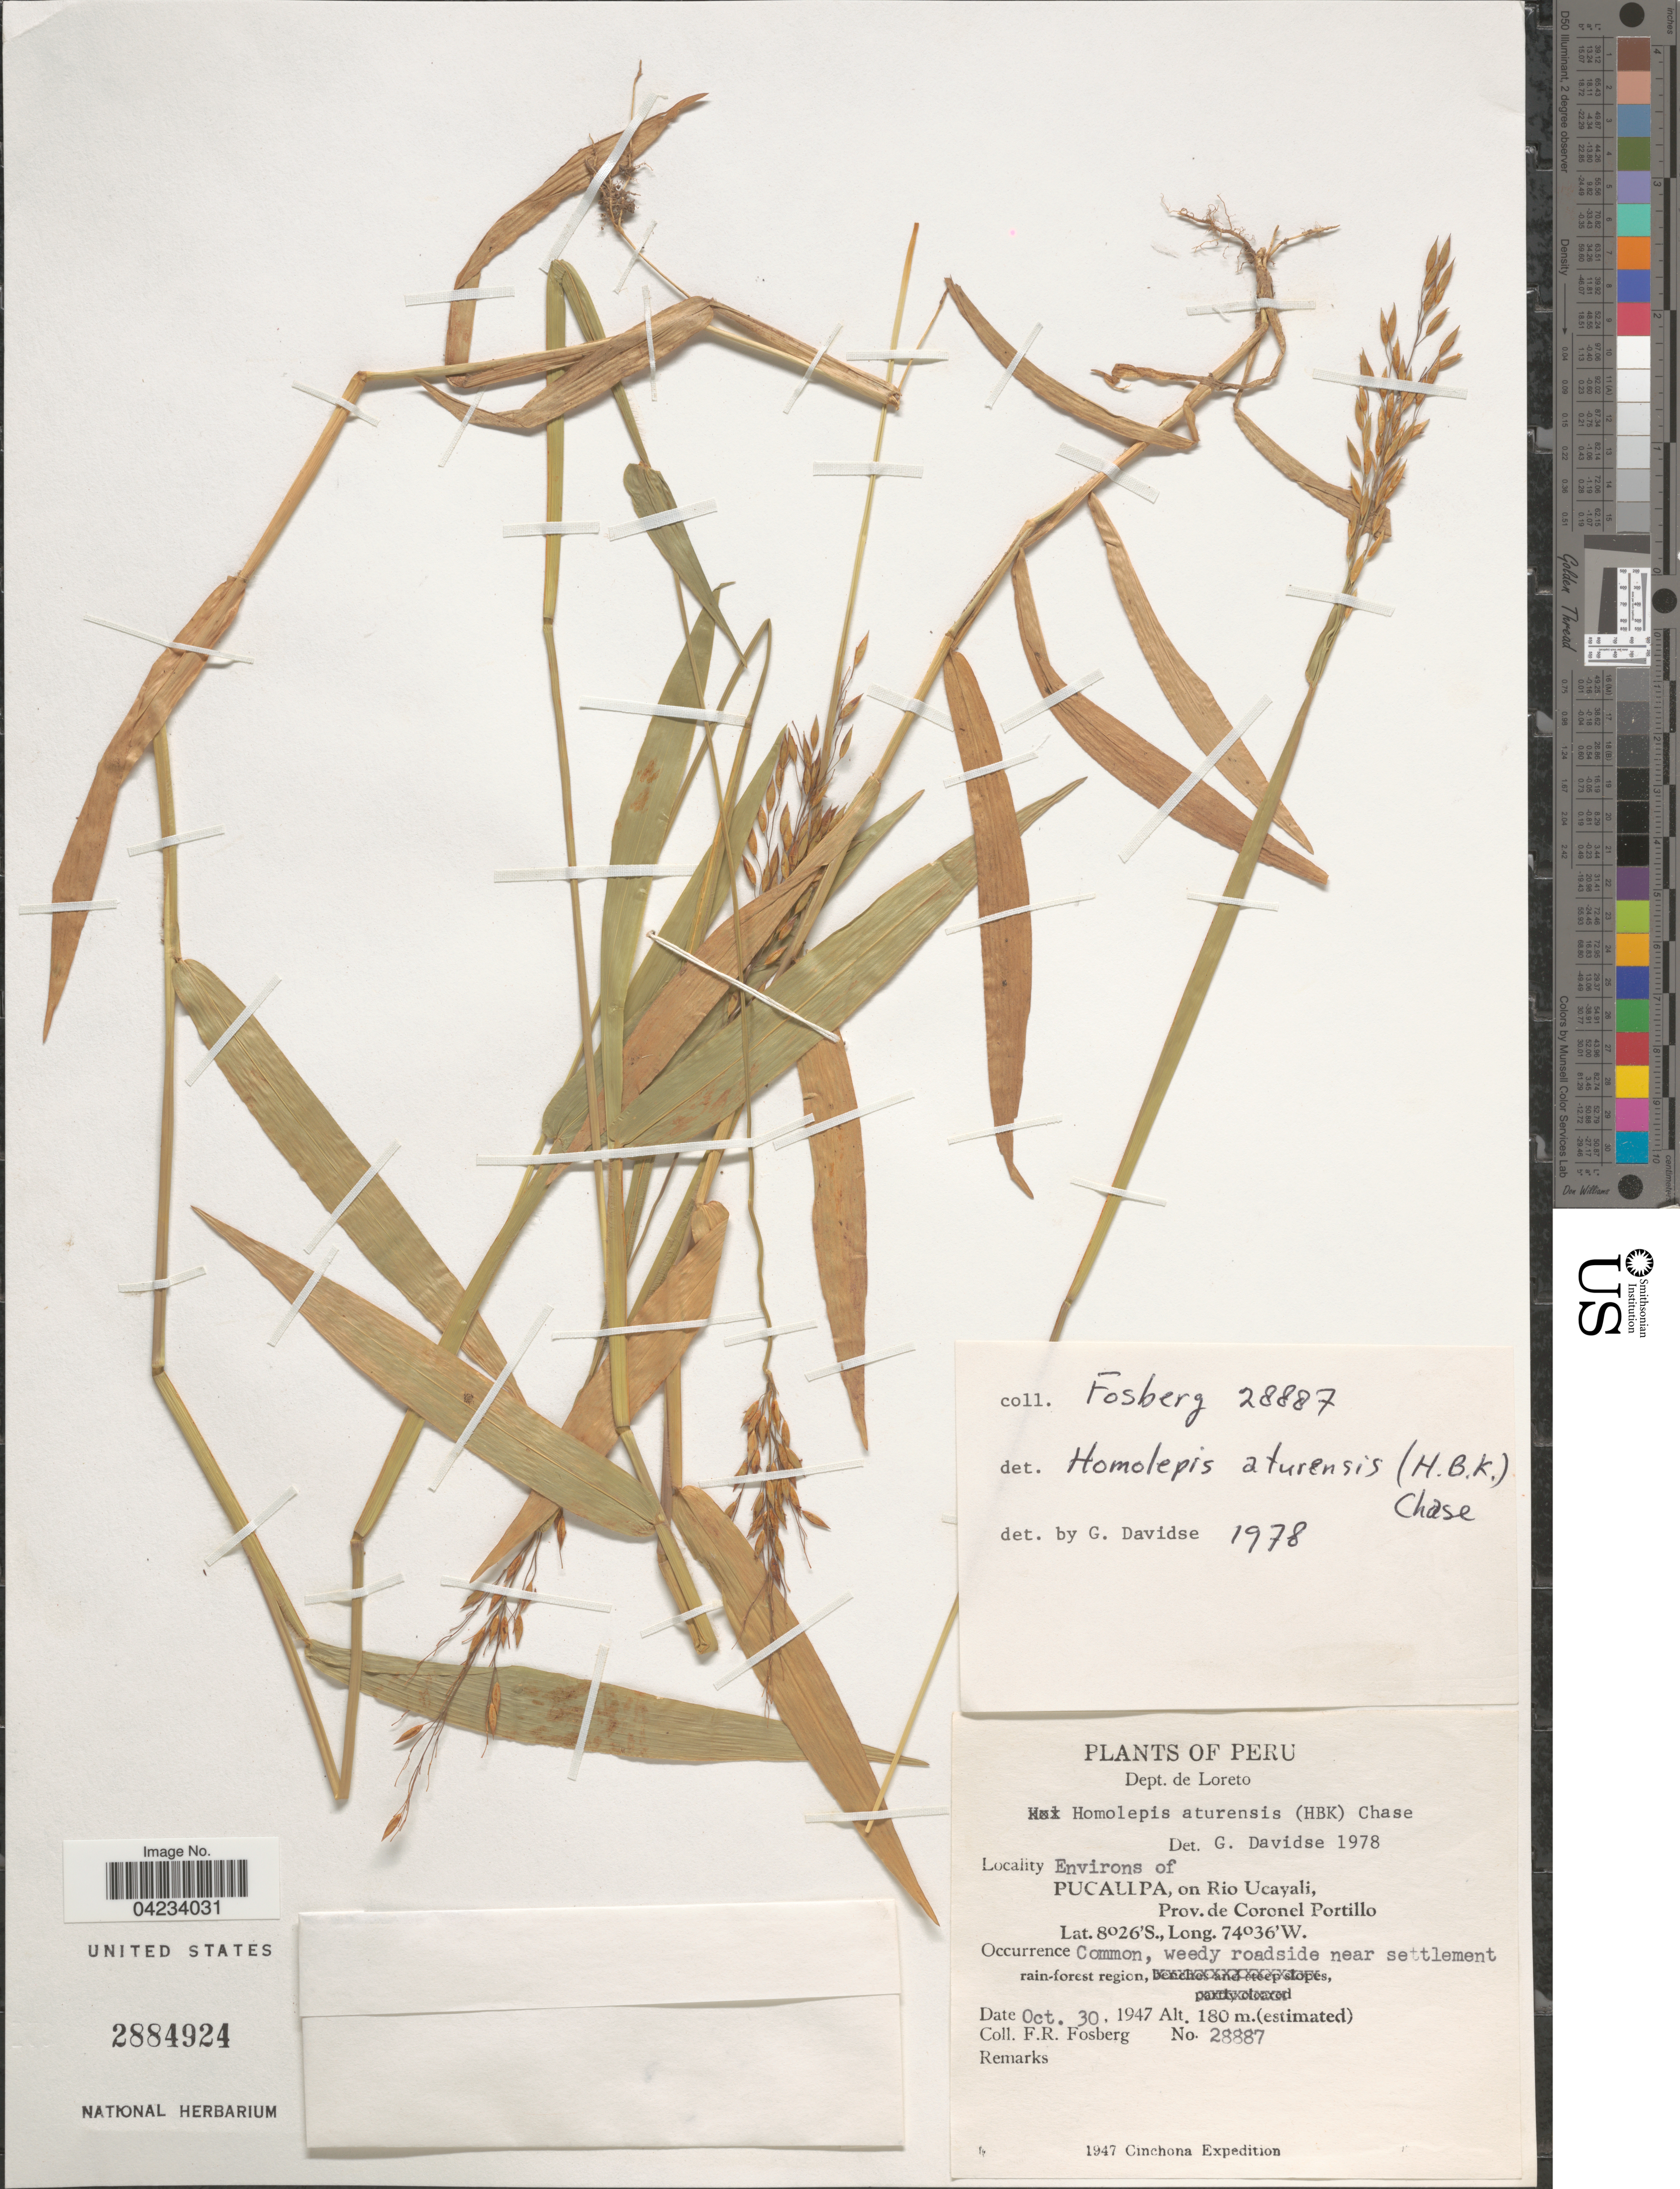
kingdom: Plantae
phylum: Tracheophyta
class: Liliopsida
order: Poales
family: Poaceae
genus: Homolepis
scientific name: Homolepis aturensis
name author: (Kunth) Chase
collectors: F. R. Fosberg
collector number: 28887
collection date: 1947-10-30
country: Peru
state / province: Loreto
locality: Dept. de Loreto. Environs of Pucallpa, on Rio Ucayali, Prov. de Coronel Portillo. 1947 Cinchona Expedition.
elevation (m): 180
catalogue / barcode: US 2884924